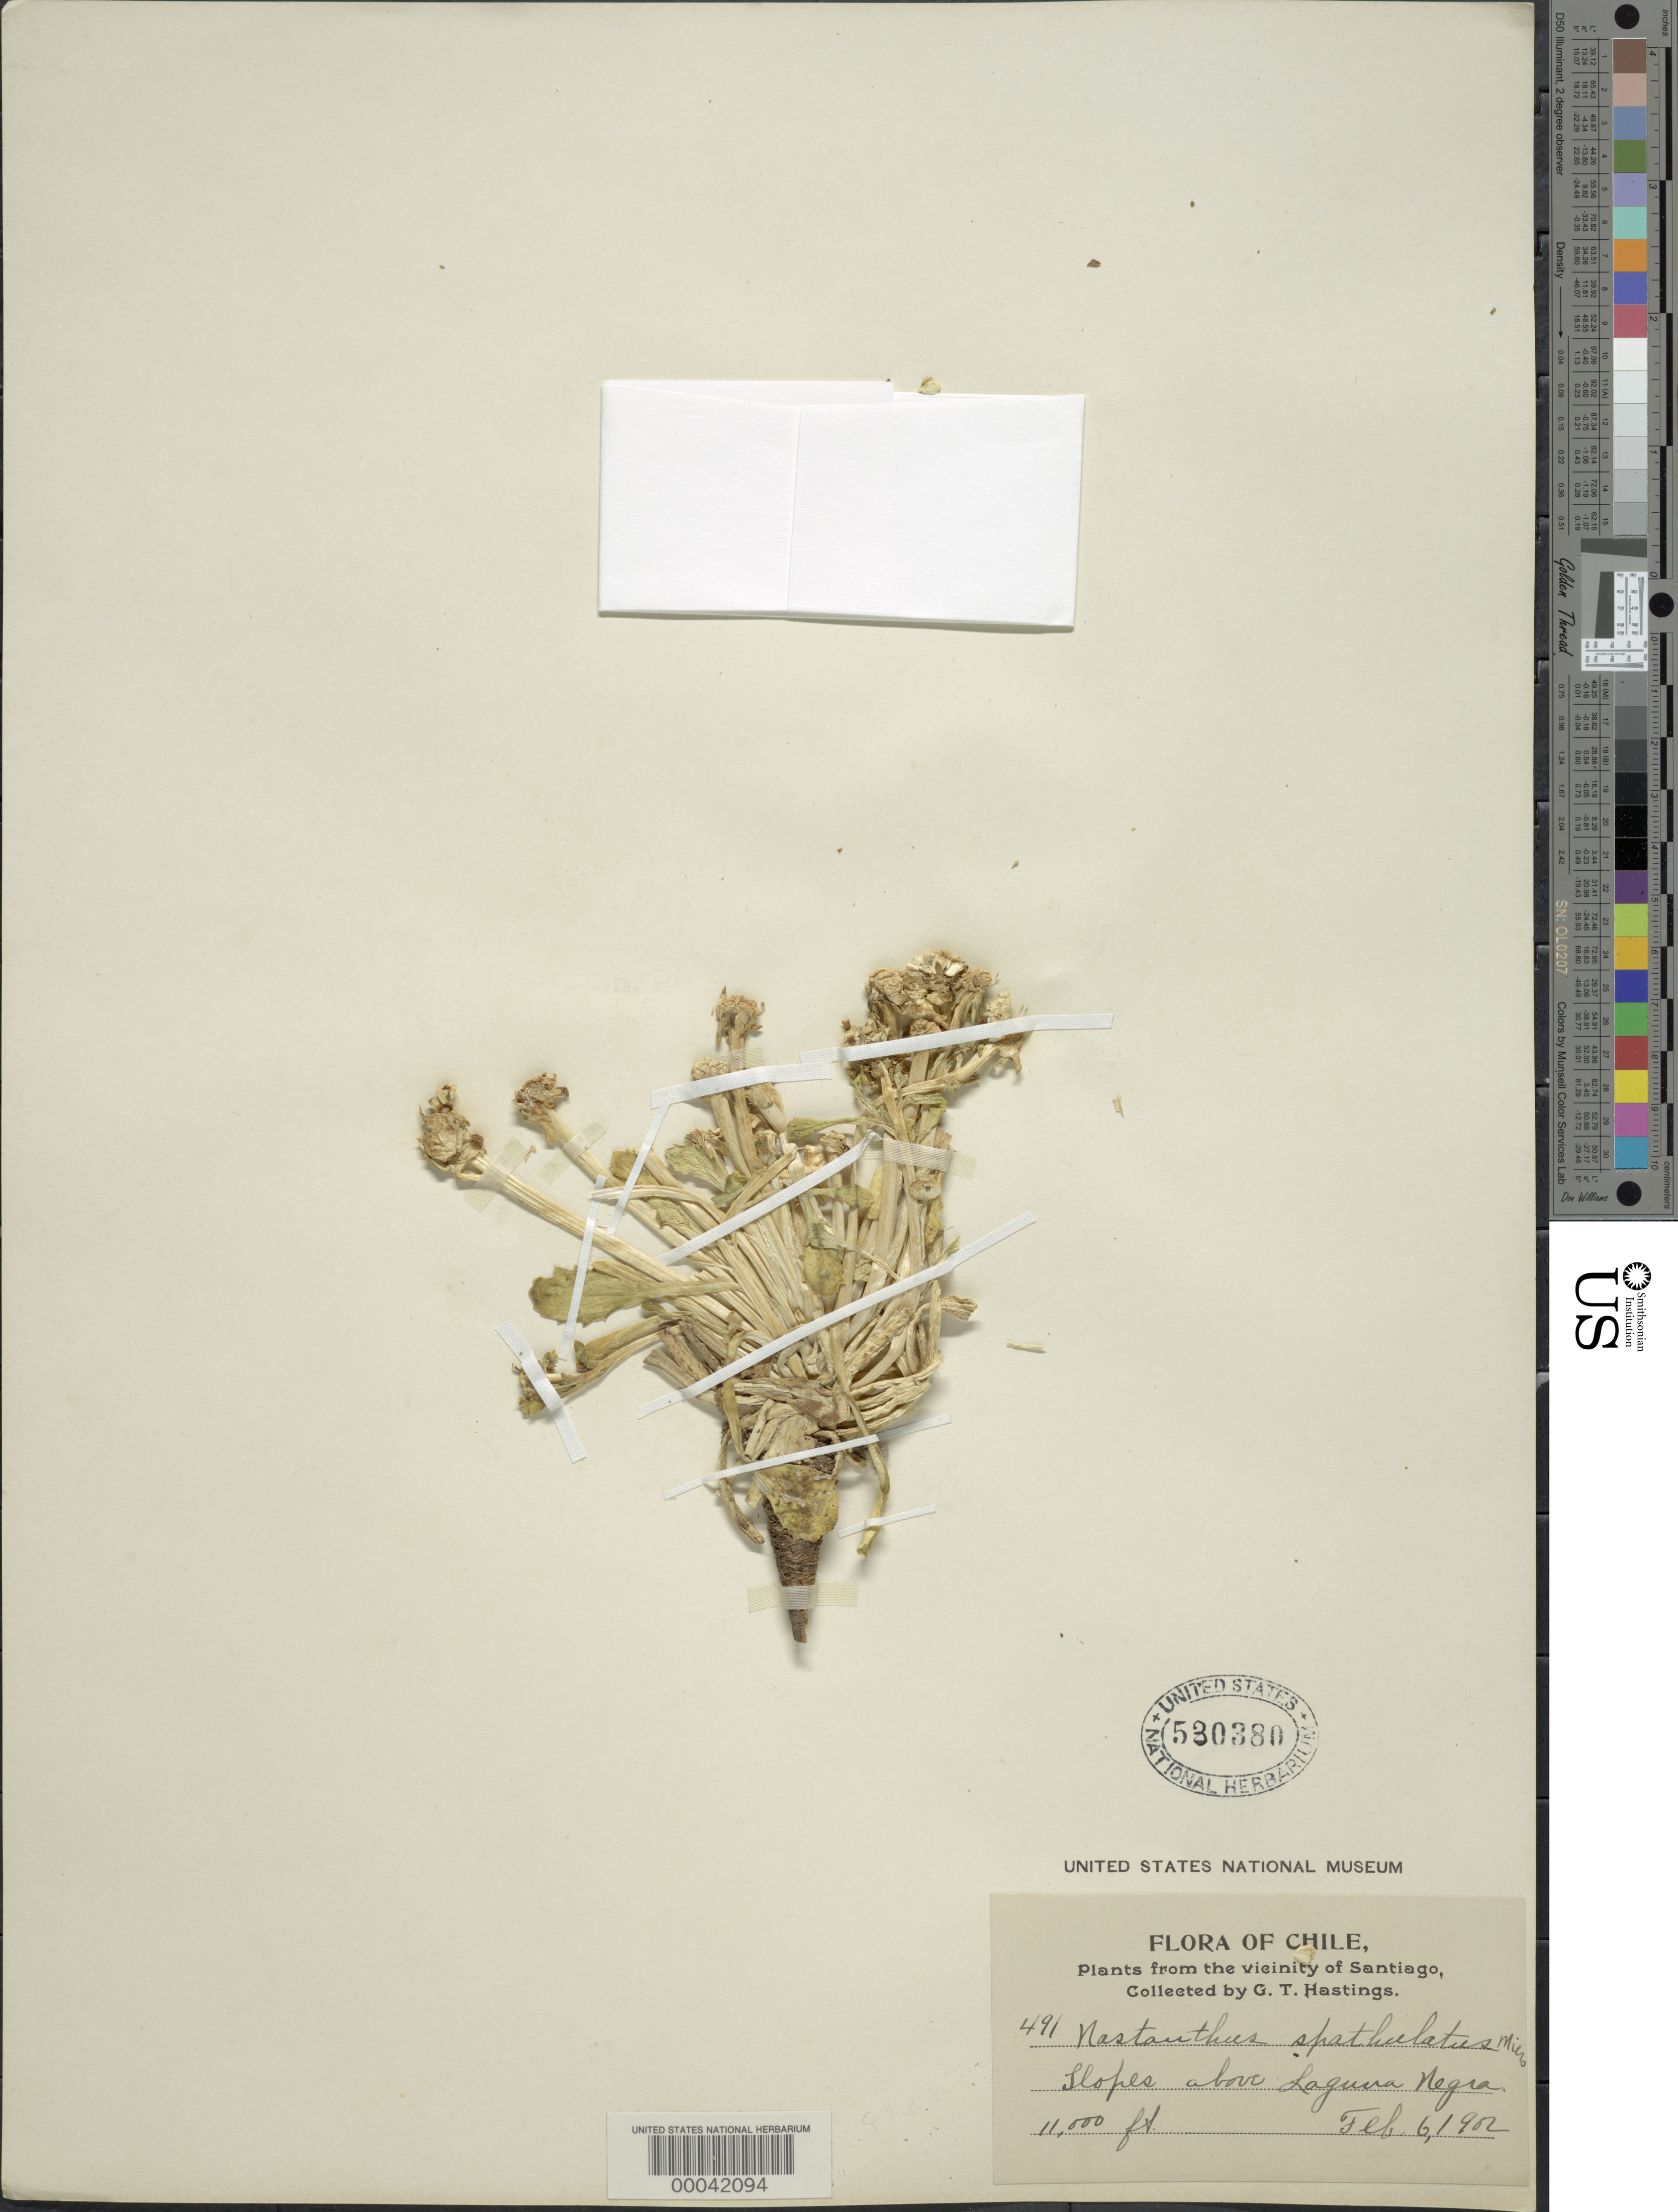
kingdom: Plantae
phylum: Tracheophyta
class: Magnoliopsida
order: Asterales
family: Calyceraceae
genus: Boopis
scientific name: Boopis spathulata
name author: Phil.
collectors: G. Hastings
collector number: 491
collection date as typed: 06 Feb 1902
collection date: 1902-02-06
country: Chile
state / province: Región Metropolitana (RM)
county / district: Santiago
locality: Vicinity of santiago, slopes above laguna negra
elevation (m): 3353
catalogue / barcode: US 530380